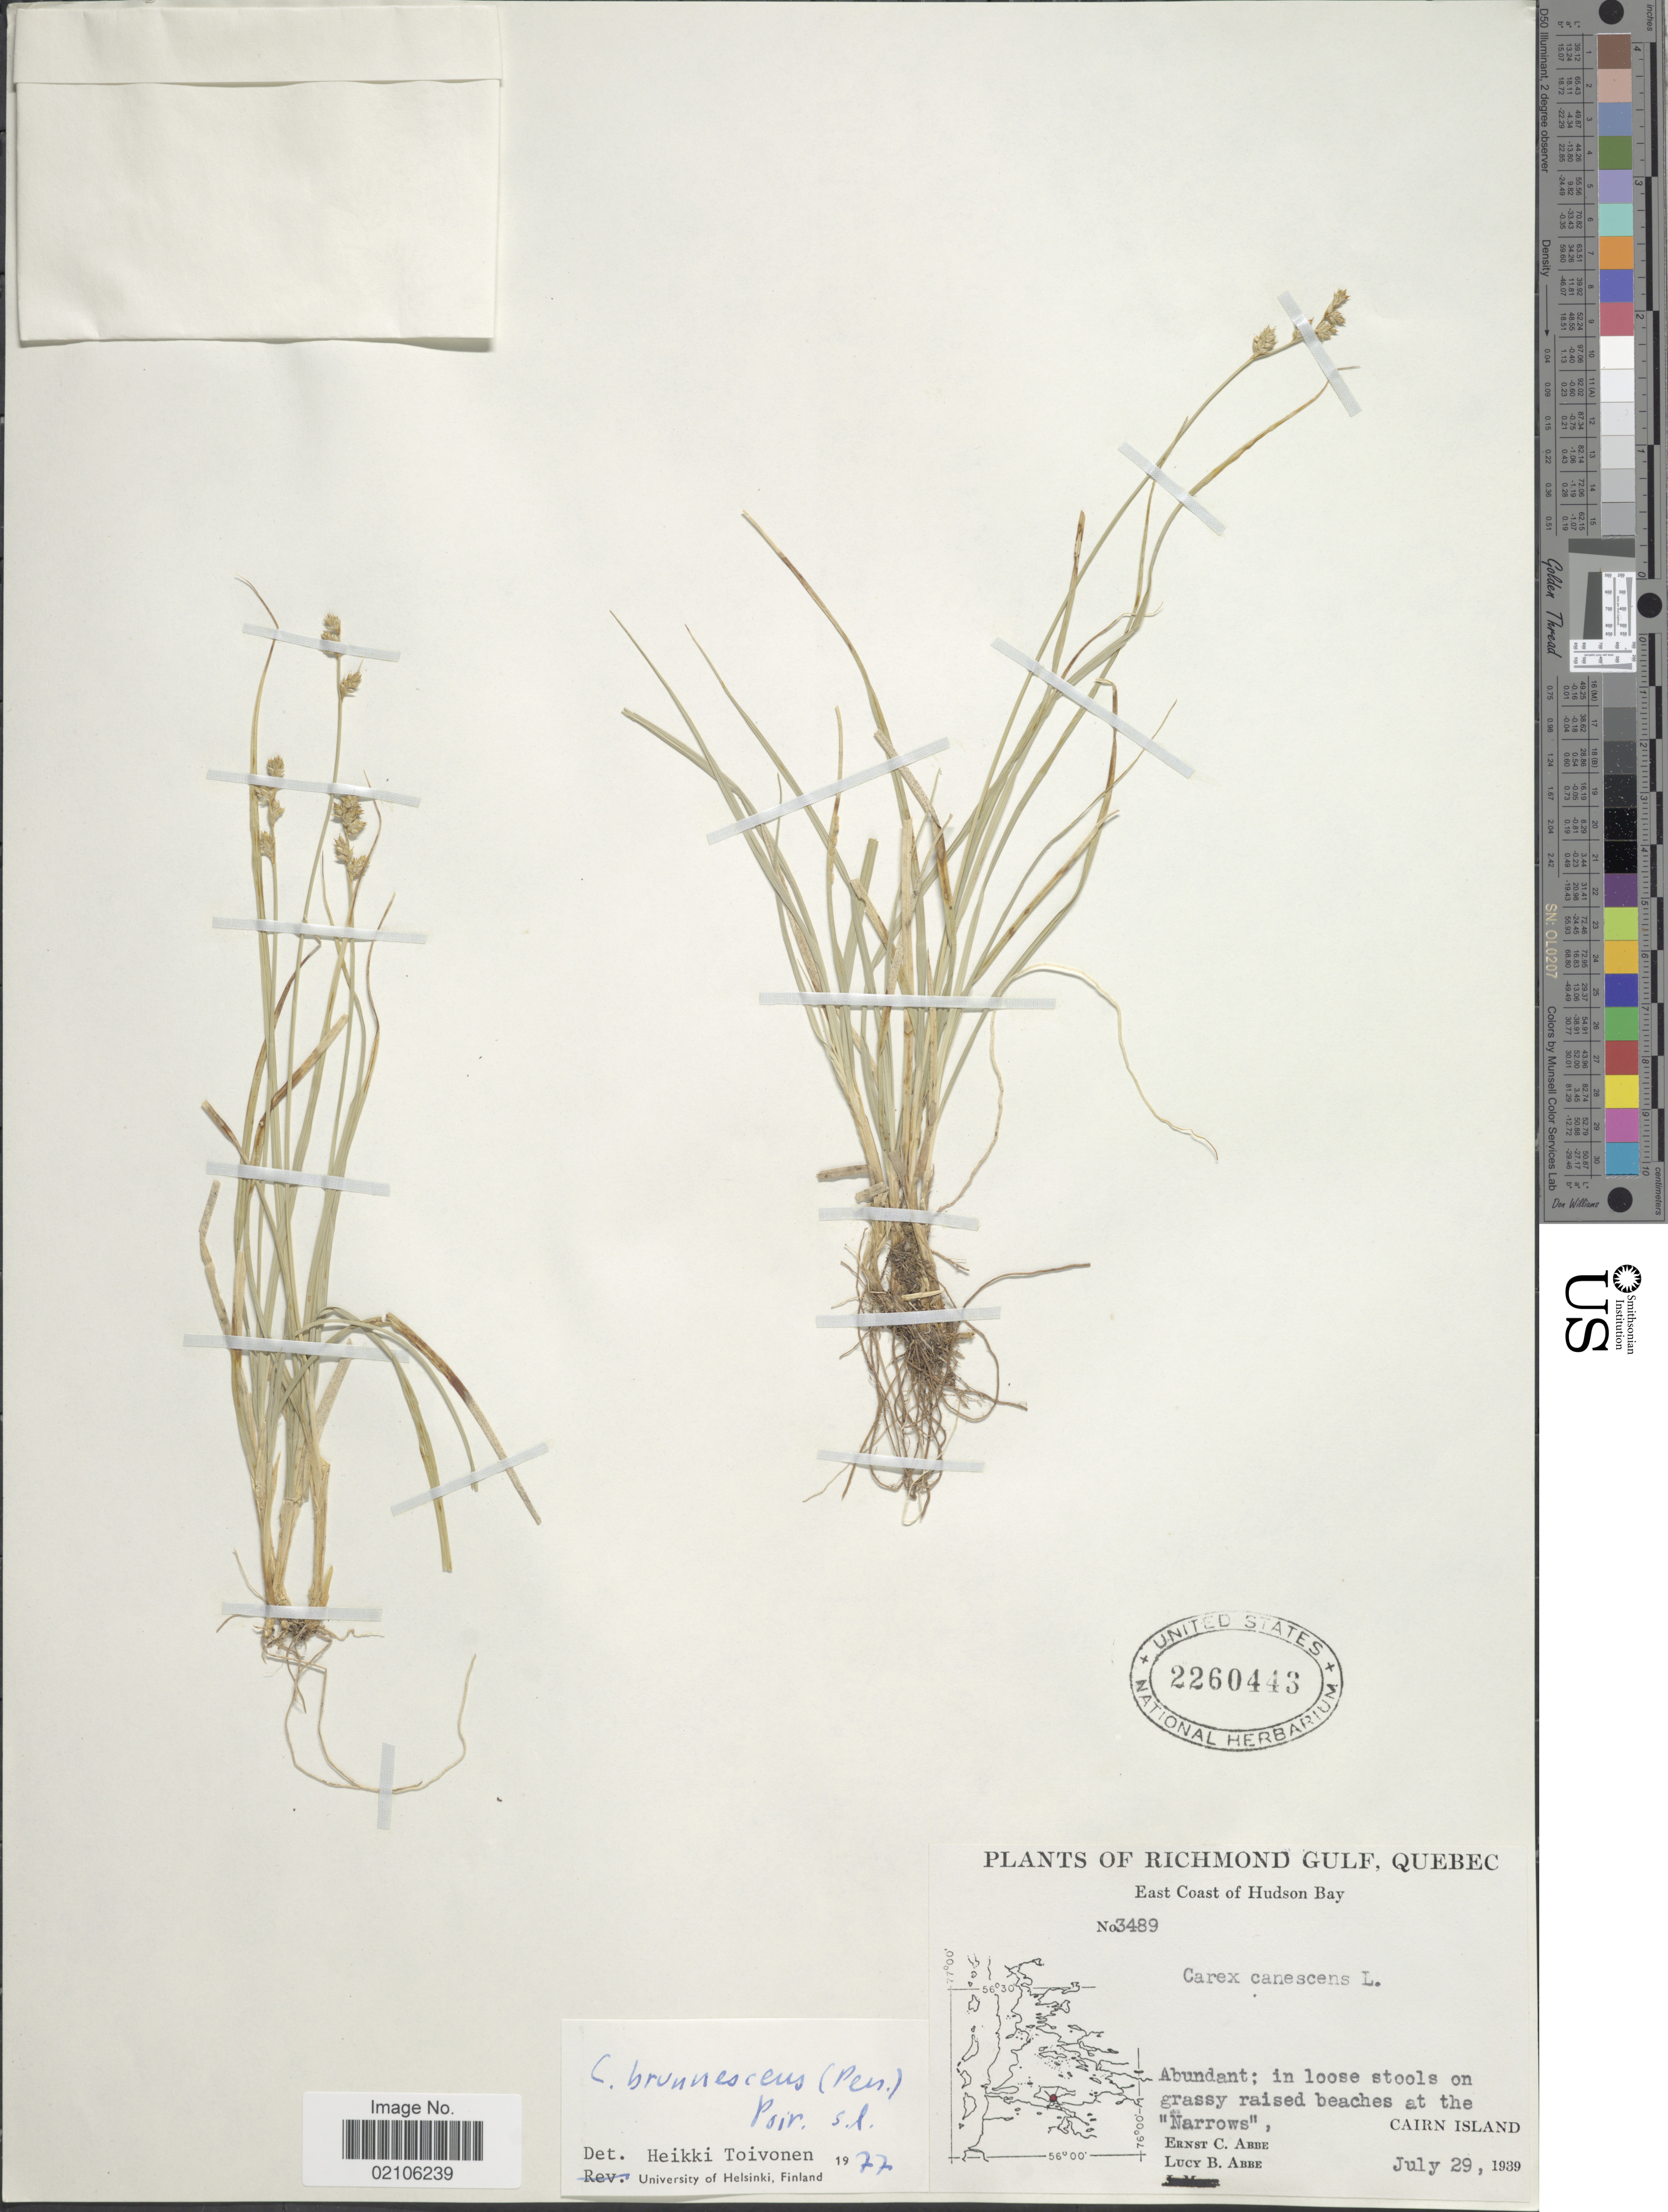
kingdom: Plantae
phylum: Tracheophyta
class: Liliopsida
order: Poales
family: Cyperaceae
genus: Carex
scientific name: Carex brunnescens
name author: (Pers.) Poir.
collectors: E. C. Abbe & L. B. Abbe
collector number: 3489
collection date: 1939-07-29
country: Canada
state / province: Quebec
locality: Richmond Gulf, East Coast of Hudson Bay, in loose stools on grassy raised beaches at the "Narrows", Cairn Island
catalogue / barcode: US 2260443